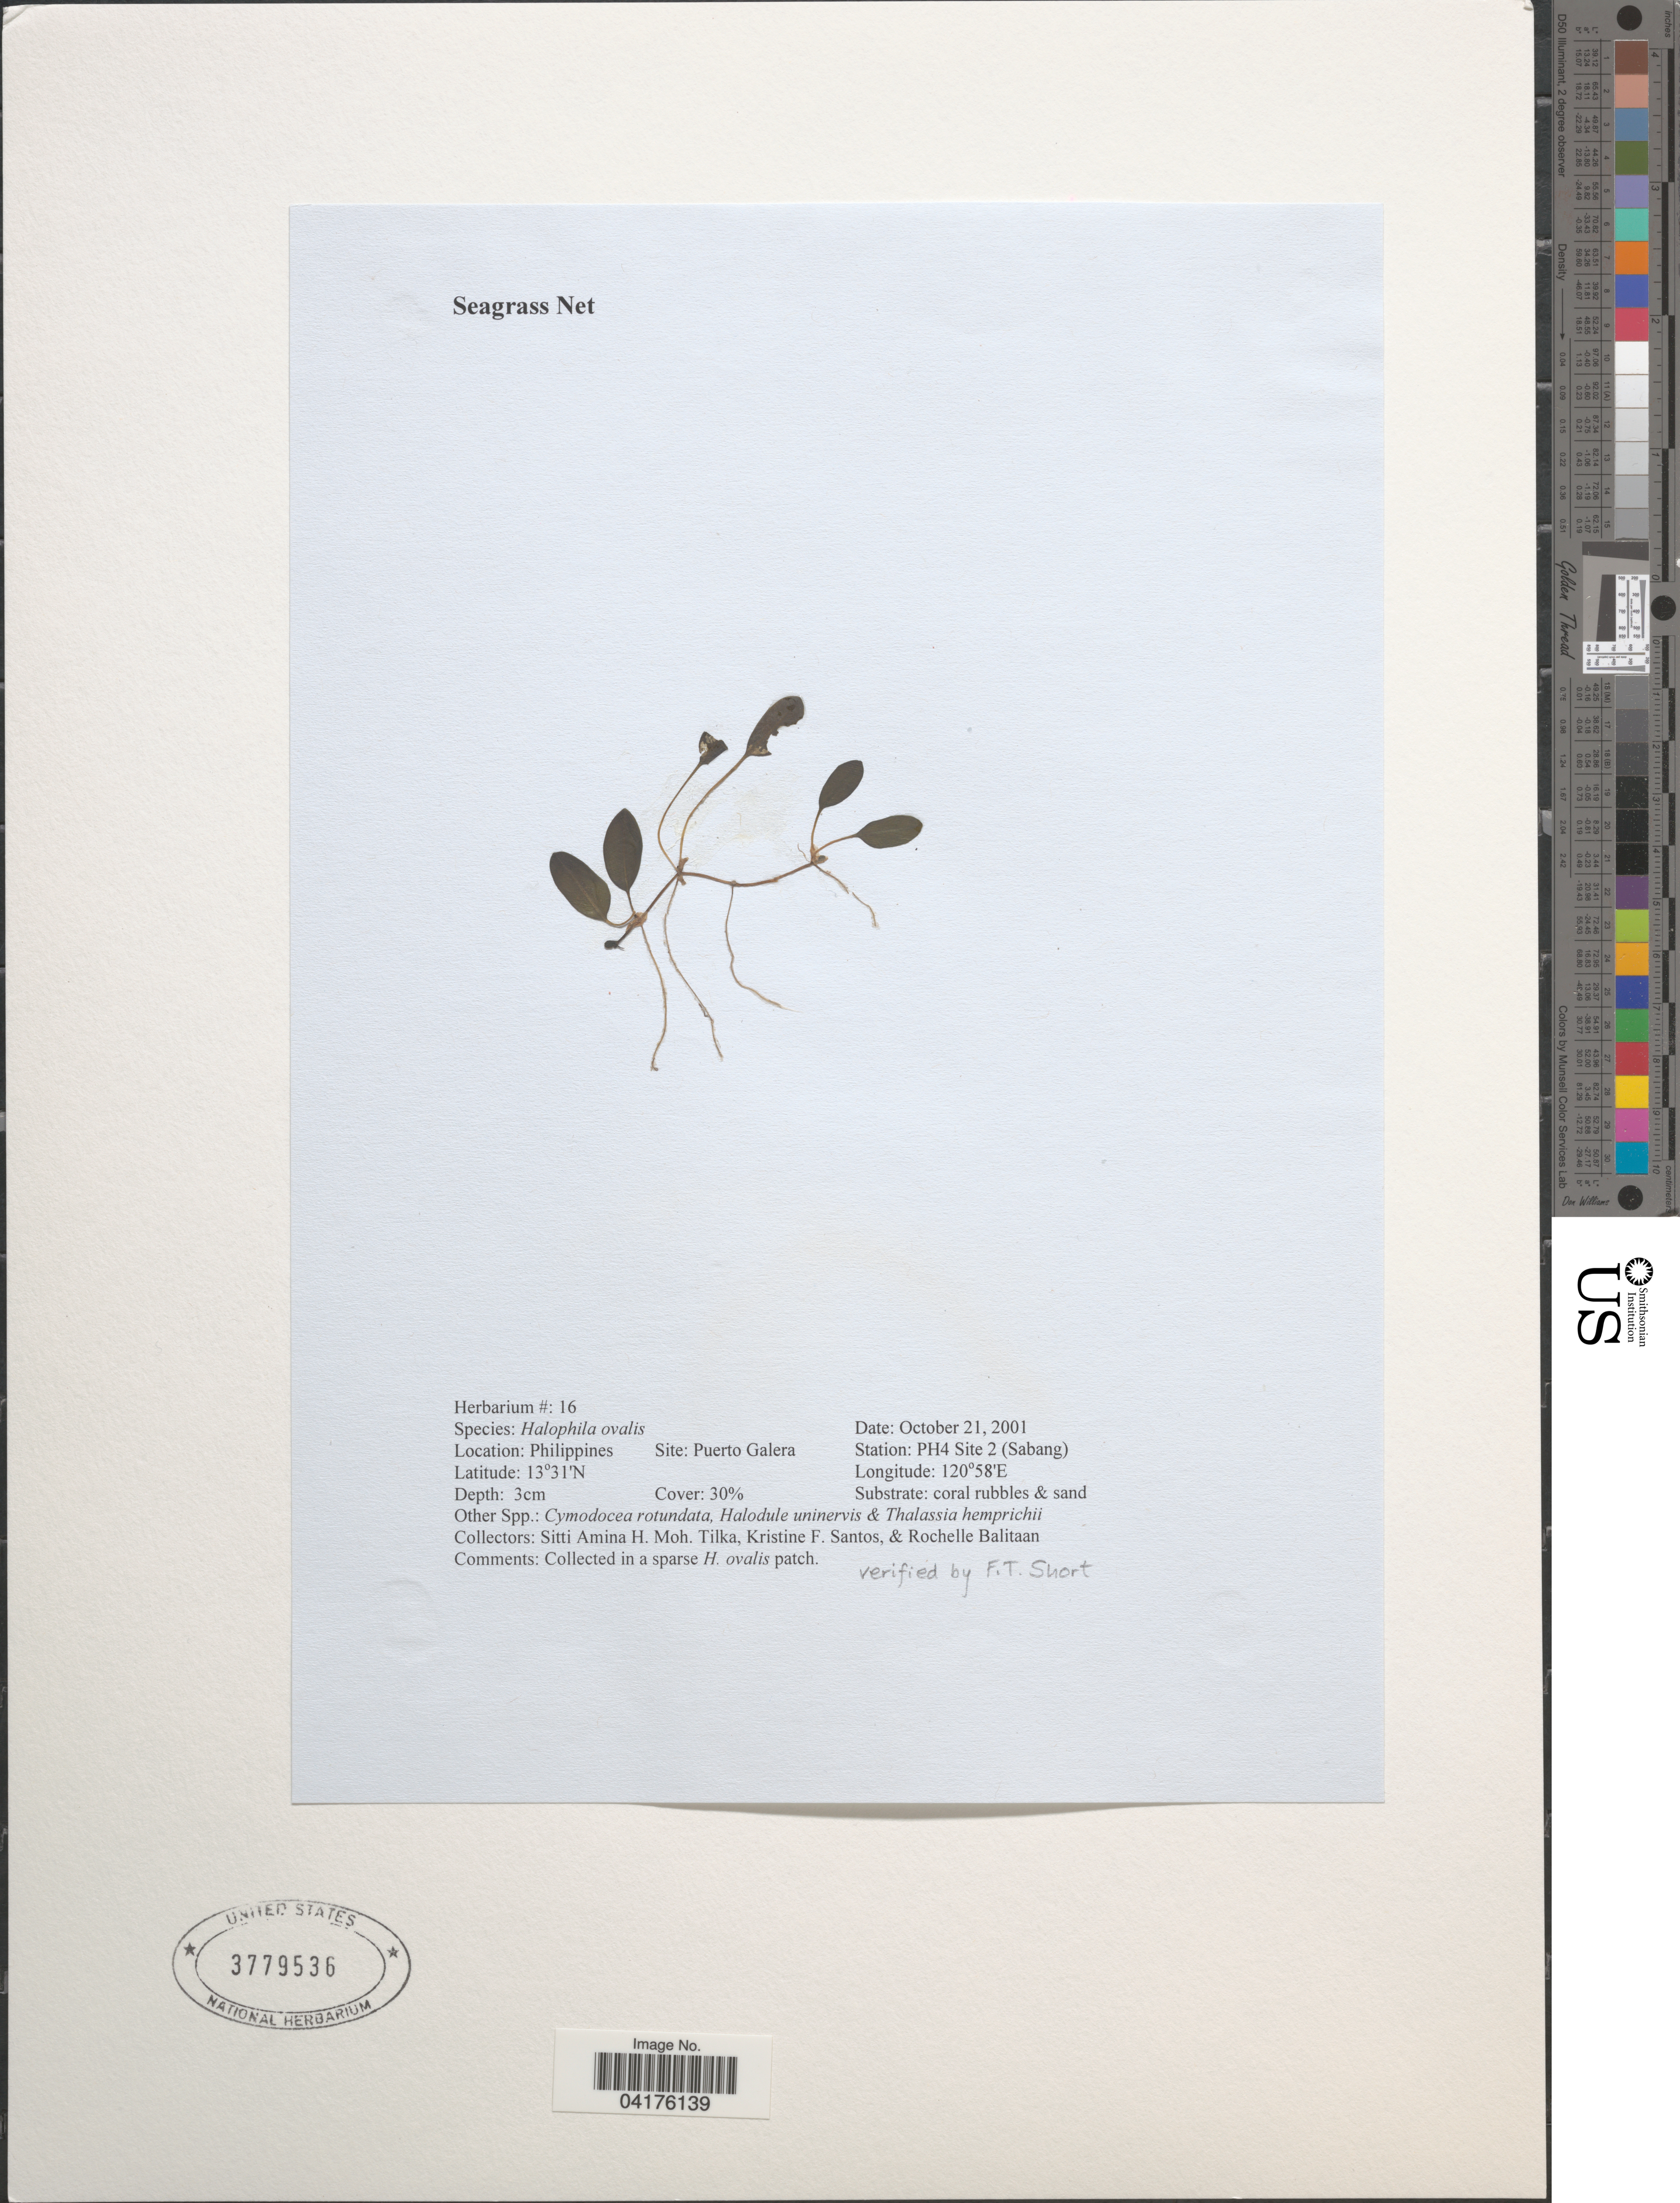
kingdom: Plantae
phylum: Tracheophyta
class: Liliopsida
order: Alismatales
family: Hydrocharitaceae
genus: Halophila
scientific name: Halophila ovalis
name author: (R. Br.) Hook. f.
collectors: S. Tilka, K. Santos & R. Balitaan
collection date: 2001-10-21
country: Philippines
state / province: Mimaropa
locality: Puerto Galera. Station: PH4 Site 2 (Sabang).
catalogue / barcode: US 3779536